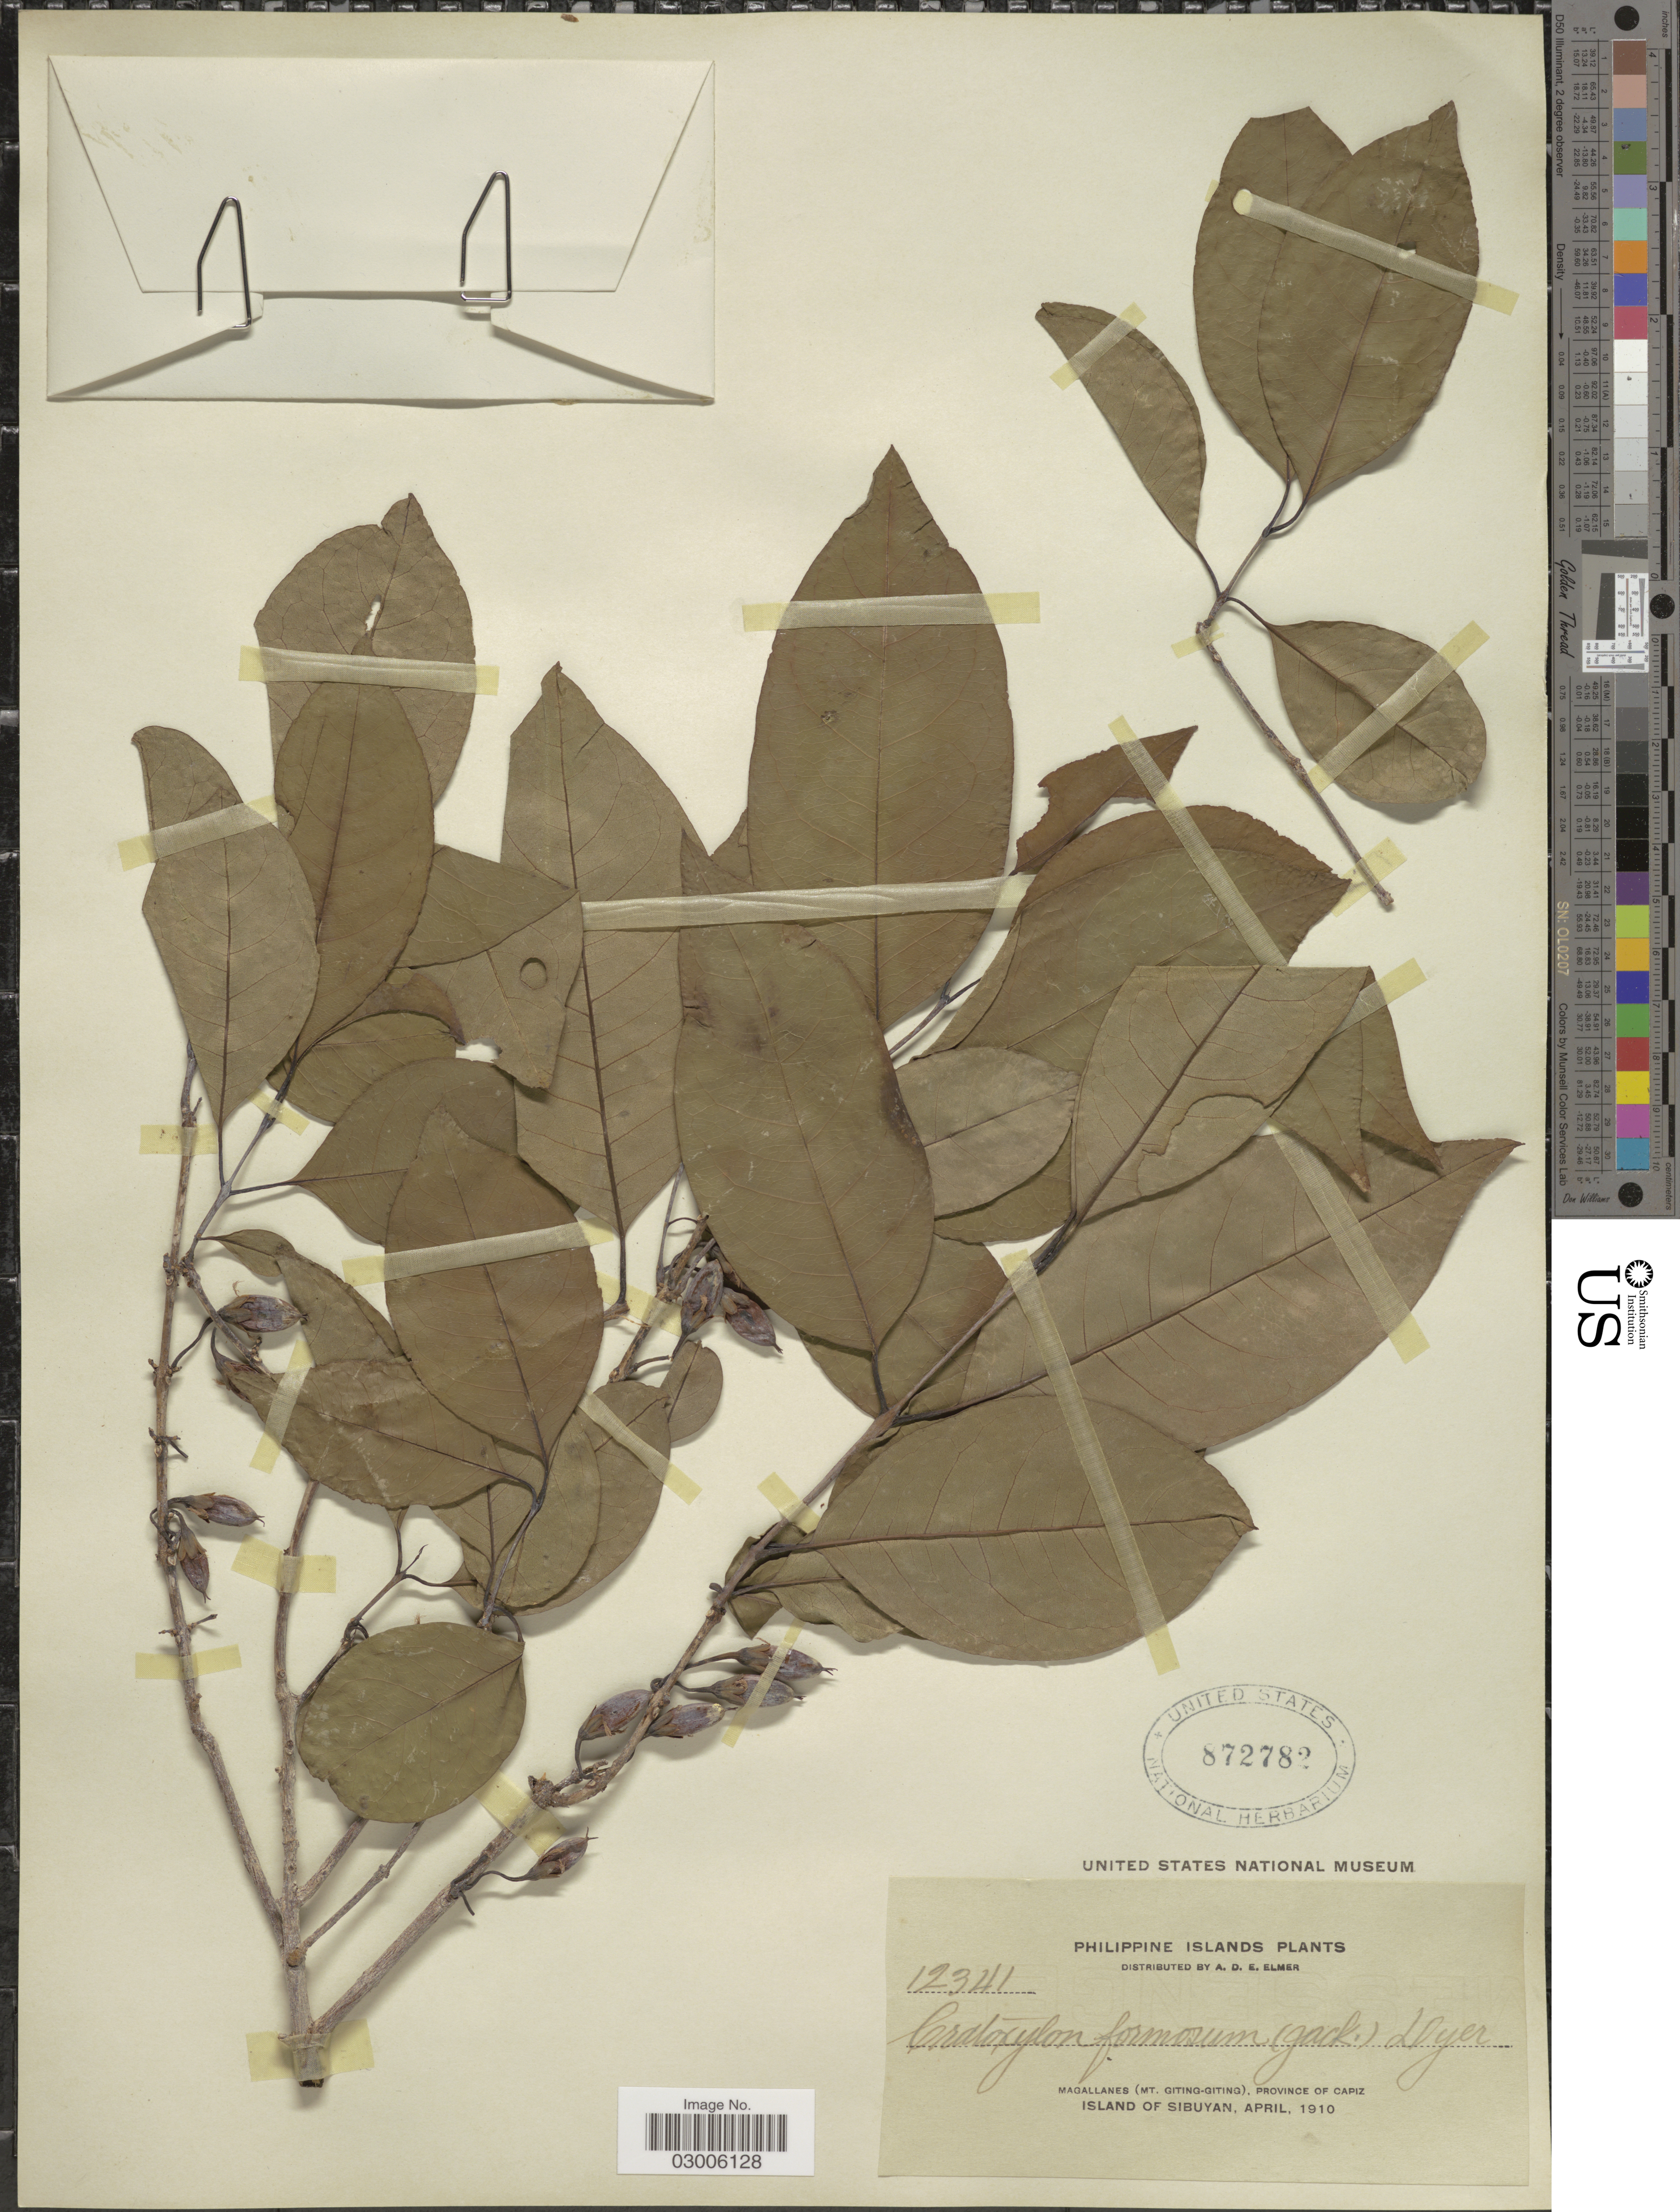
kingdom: Plantae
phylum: Tracheophyta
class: Magnoliopsida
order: Malpighiales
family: Hypericaceae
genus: Cratoxylum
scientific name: Cratoxylum cochinchinense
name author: (Lour.) Blume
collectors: A. D. E. Elmer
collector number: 12341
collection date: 1910-04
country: Philippines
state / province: Western Visayas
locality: Magallanes (Mt. Giting-Giting), Province of Capiz. Island of Sibuyan.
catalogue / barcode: US 872782